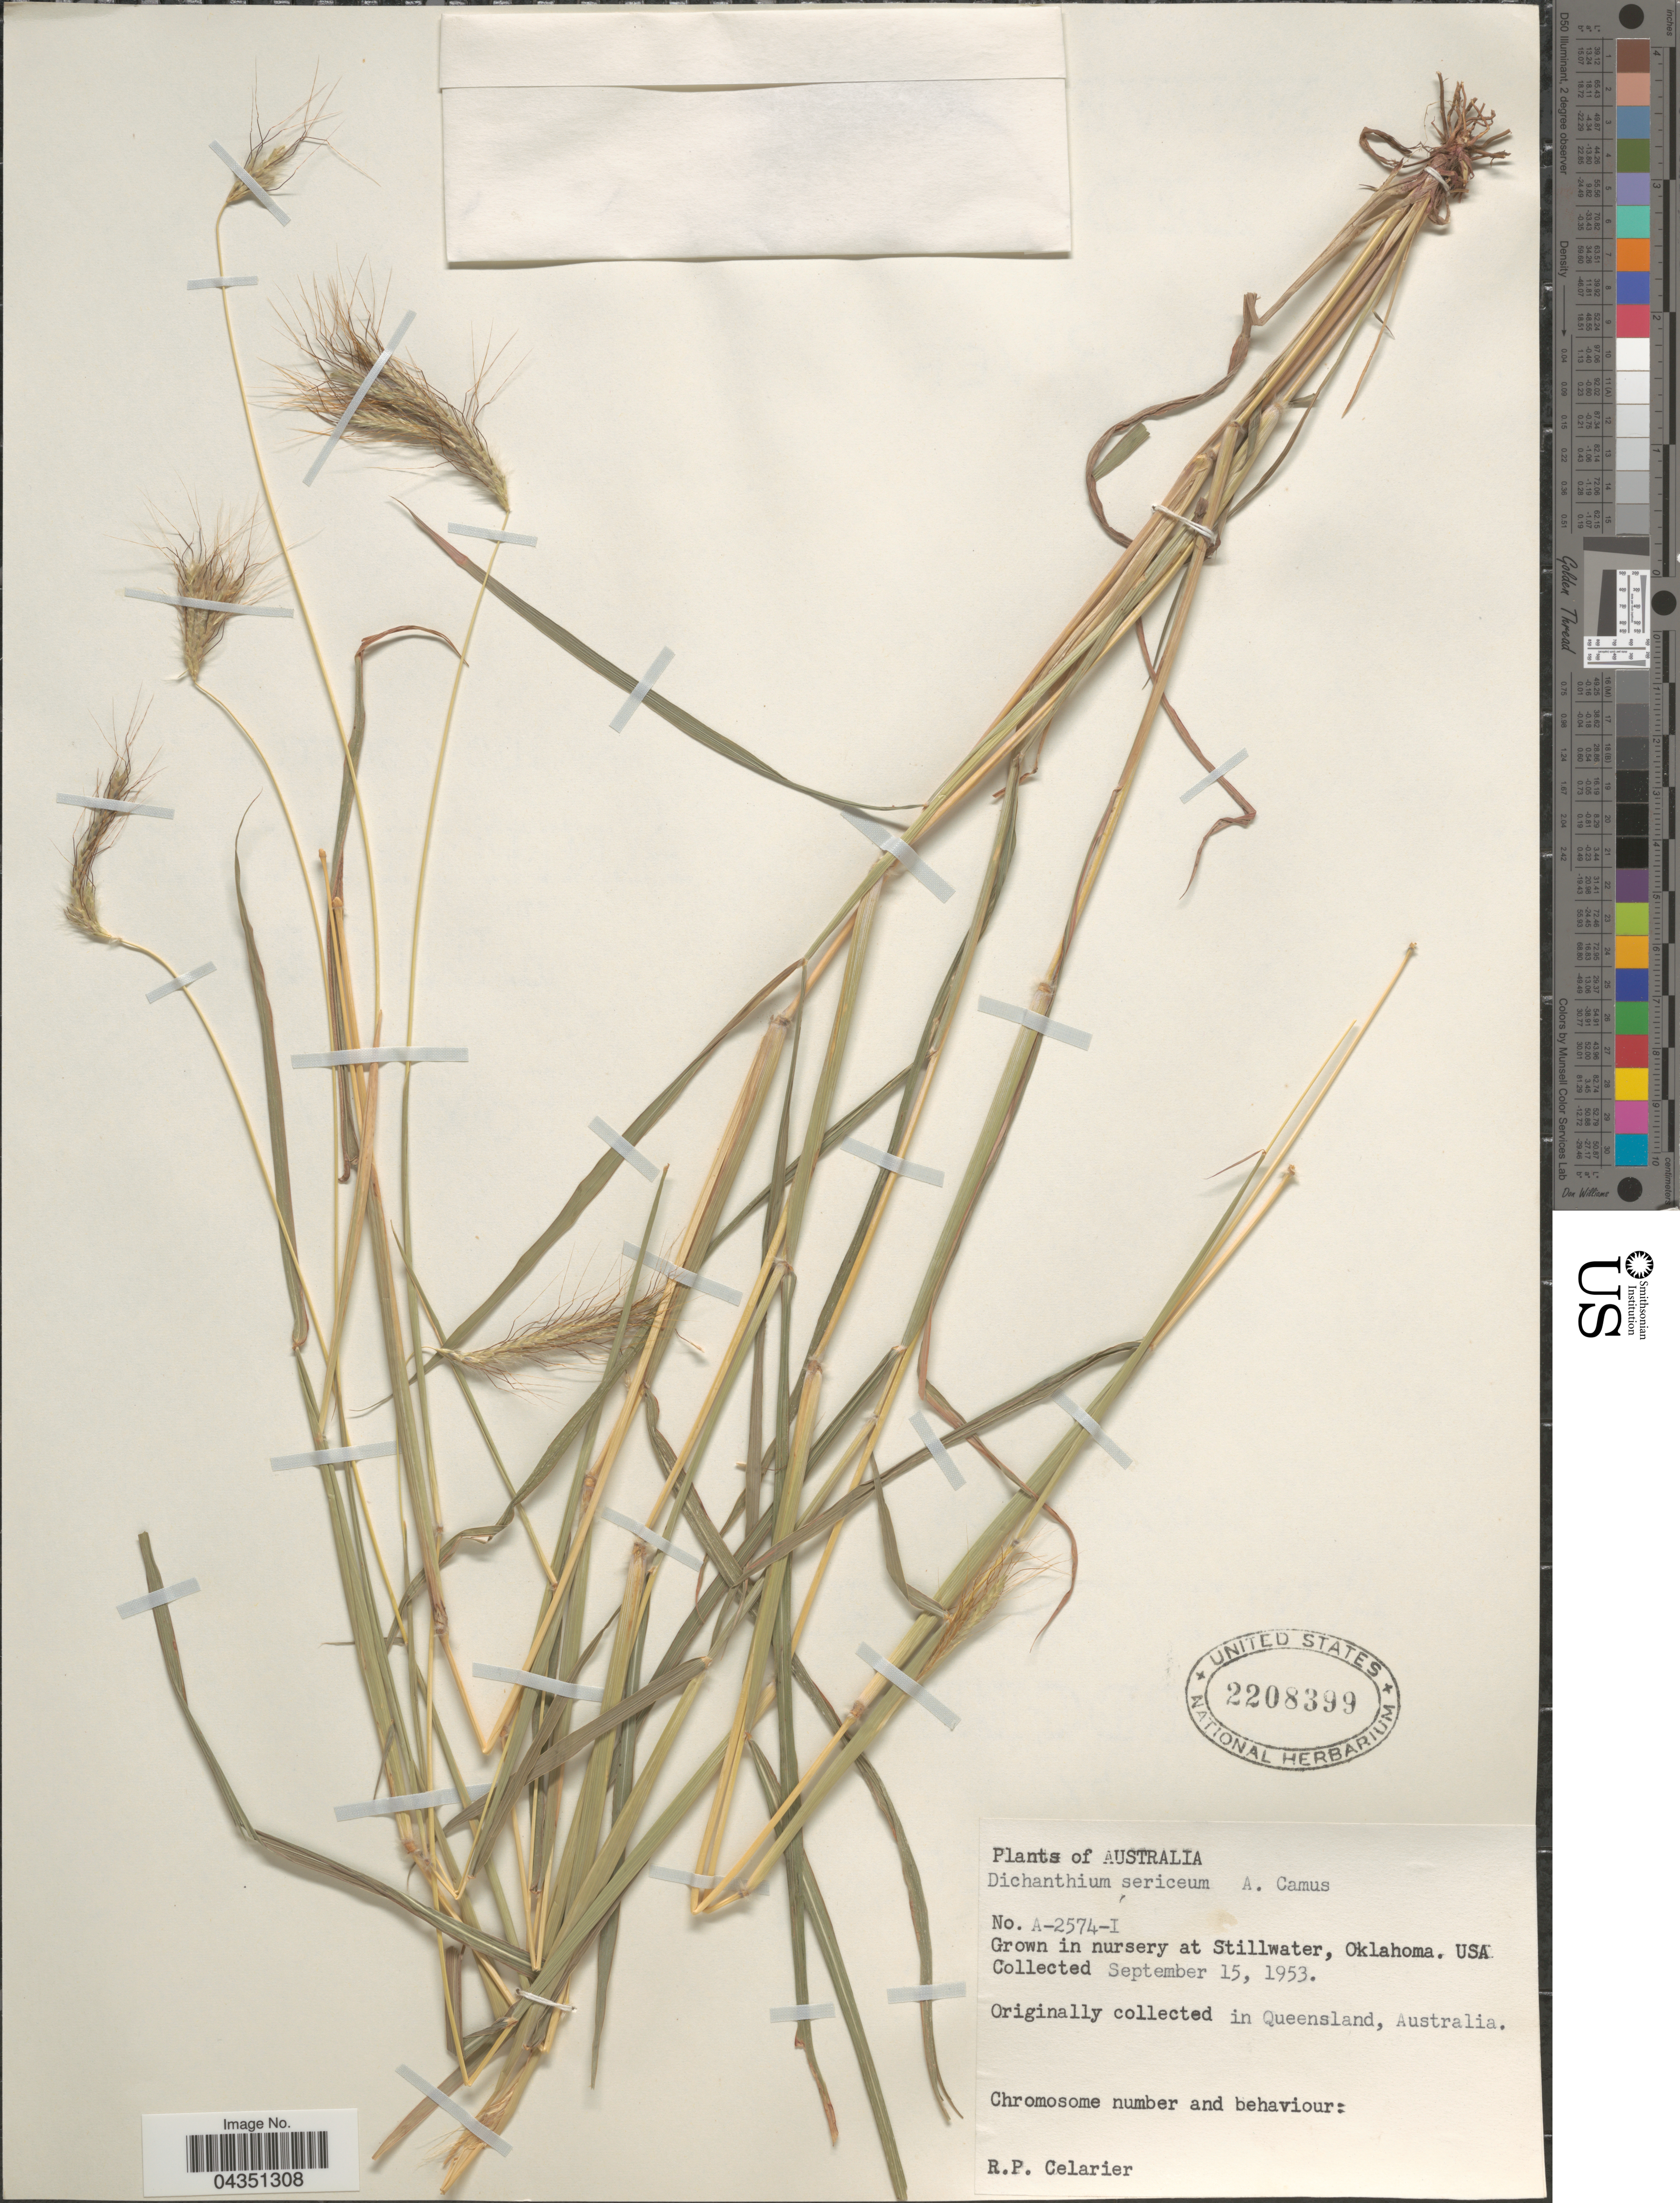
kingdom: Plantae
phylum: Tracheophyta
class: Liliopsida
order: Poales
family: Poaceae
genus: Dichanthium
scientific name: Dichanthium sericeum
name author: (R. Br.) A. Camus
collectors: R. Celarier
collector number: A-2574-I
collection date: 1953-09-15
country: United States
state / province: Oklahoma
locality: Grown in nursery at Stillwater.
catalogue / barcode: US 2208399